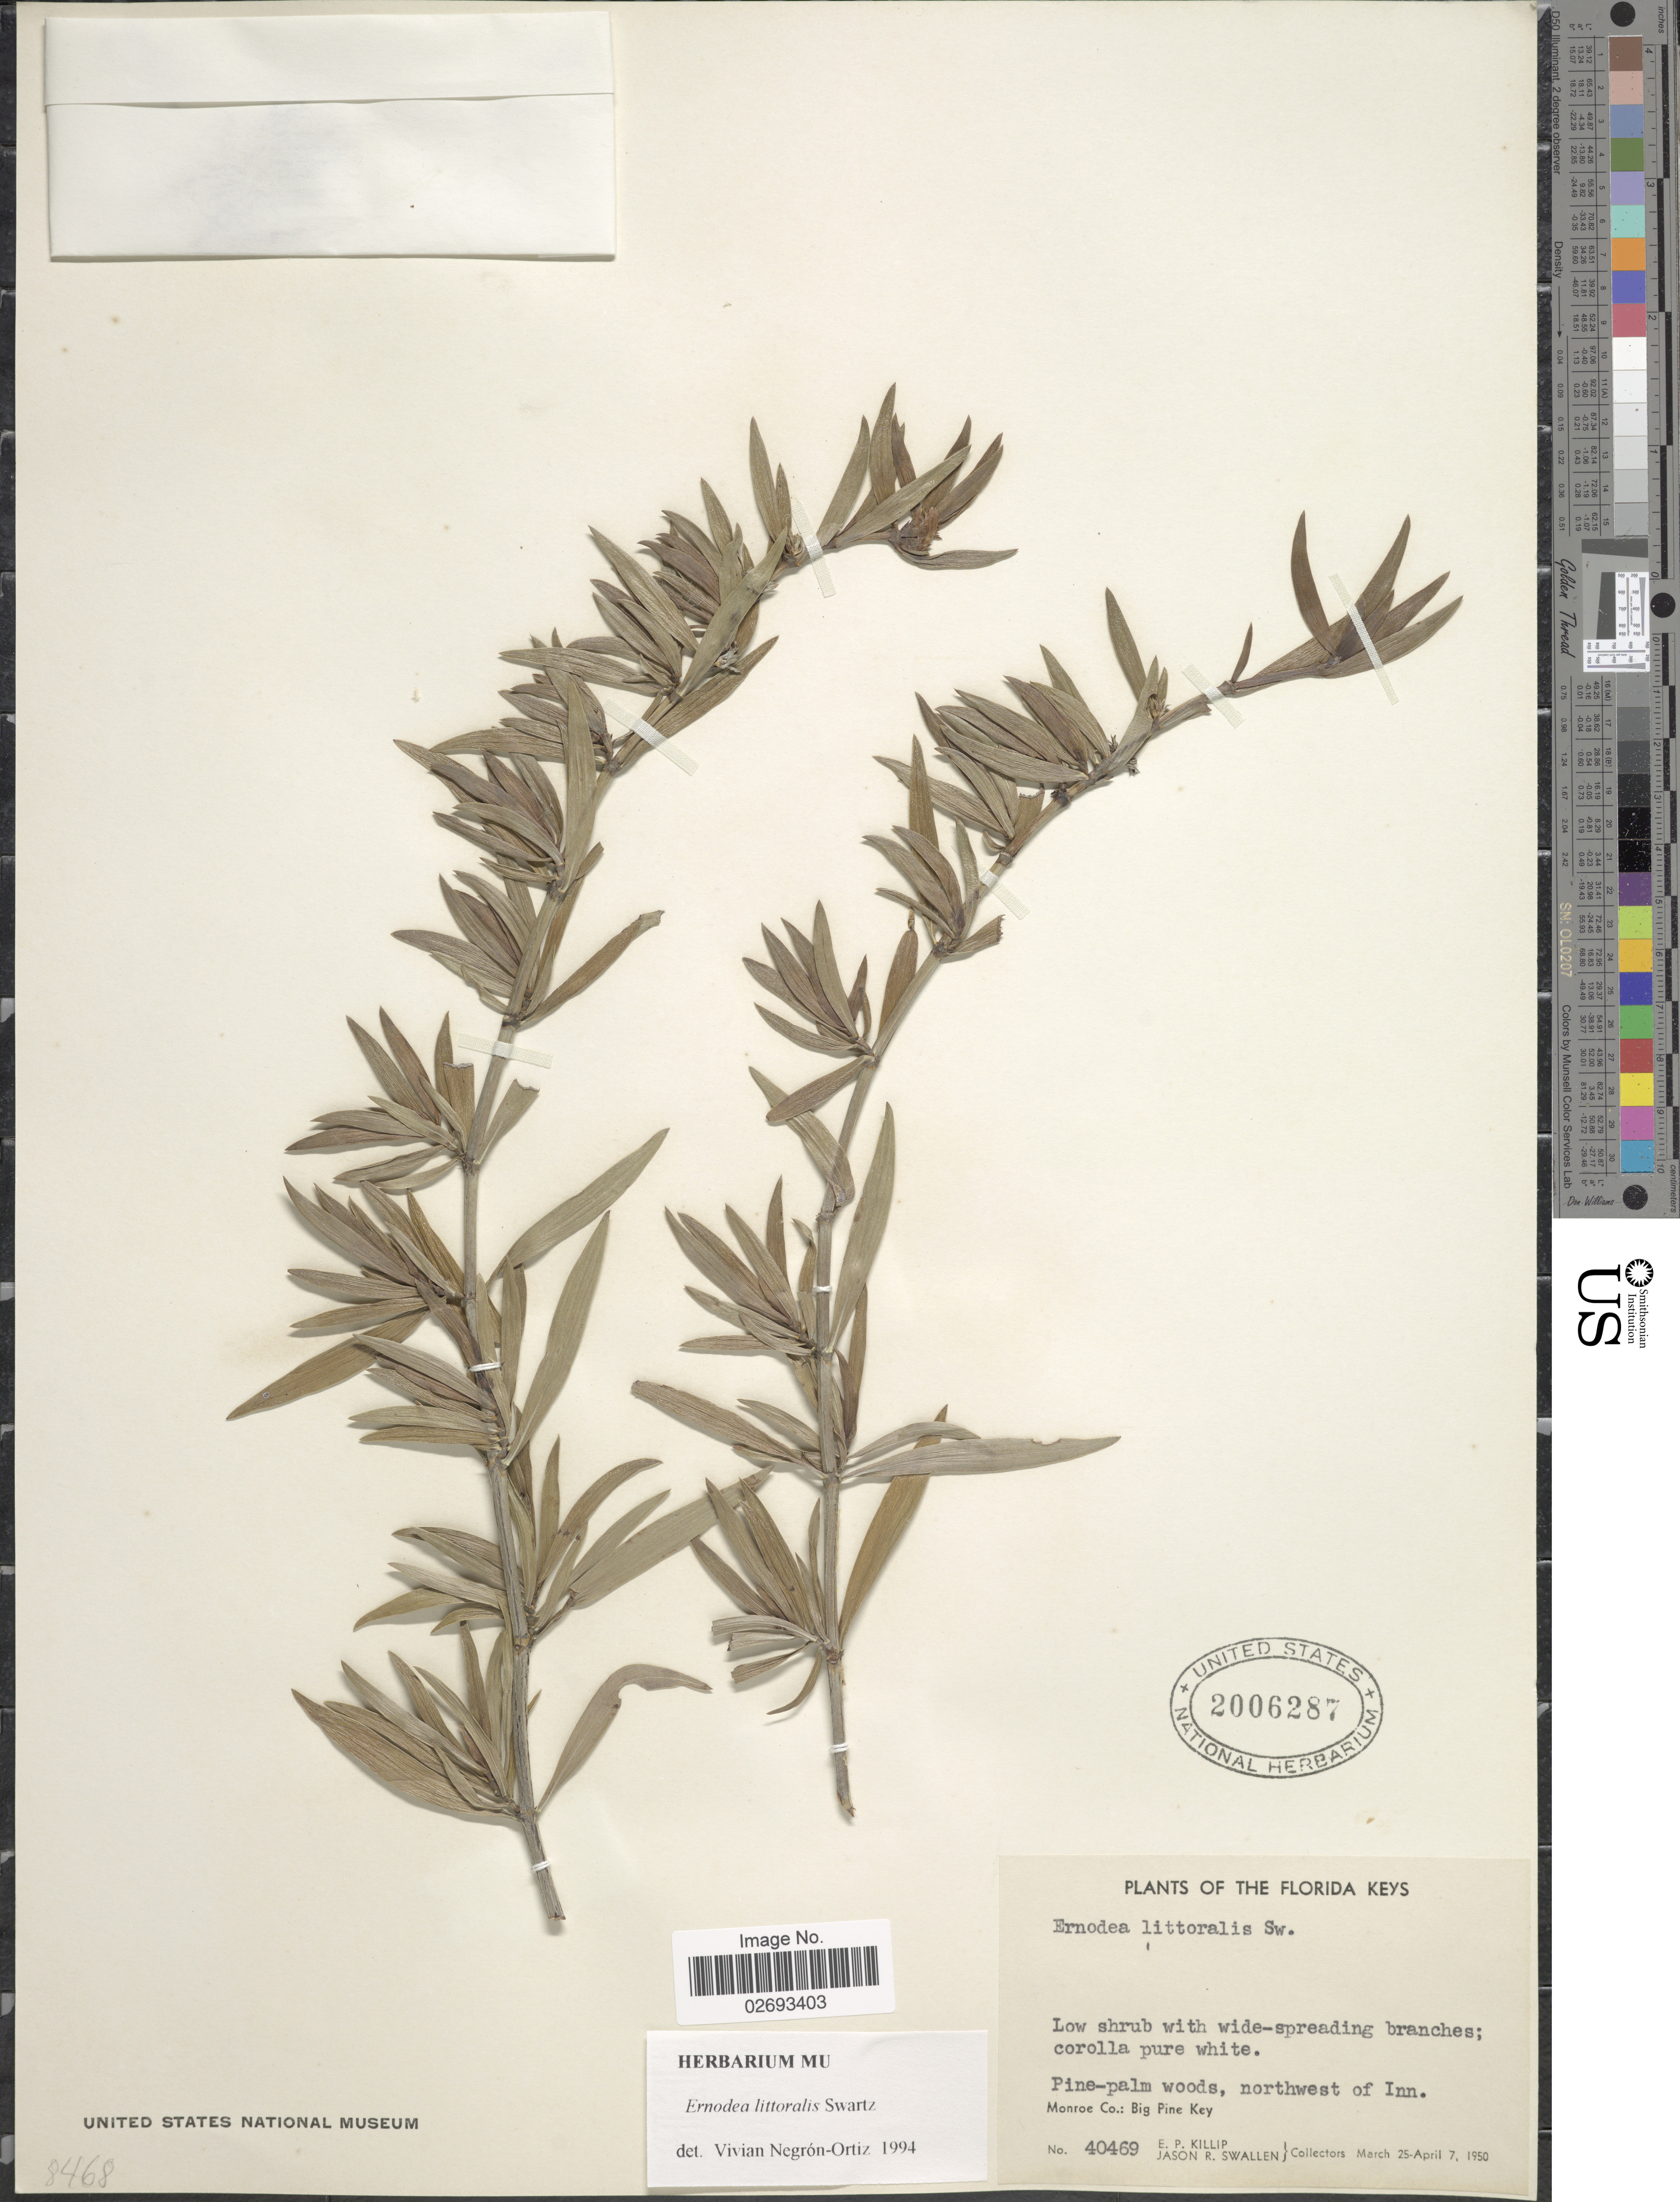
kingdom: Plantae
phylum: Tracheophyta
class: Magnoliopsida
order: Gentianales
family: Rubiaceae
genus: Ernodea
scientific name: Ernodea littoralis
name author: Sw.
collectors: E. P. Killip & J. R. Swallen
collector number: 40469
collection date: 1950-03-25/1950-04-07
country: United States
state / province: Florida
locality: Florida Keys. Northwest of Inn. Monroe Co.: Big Pine Key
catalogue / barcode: US 2006287